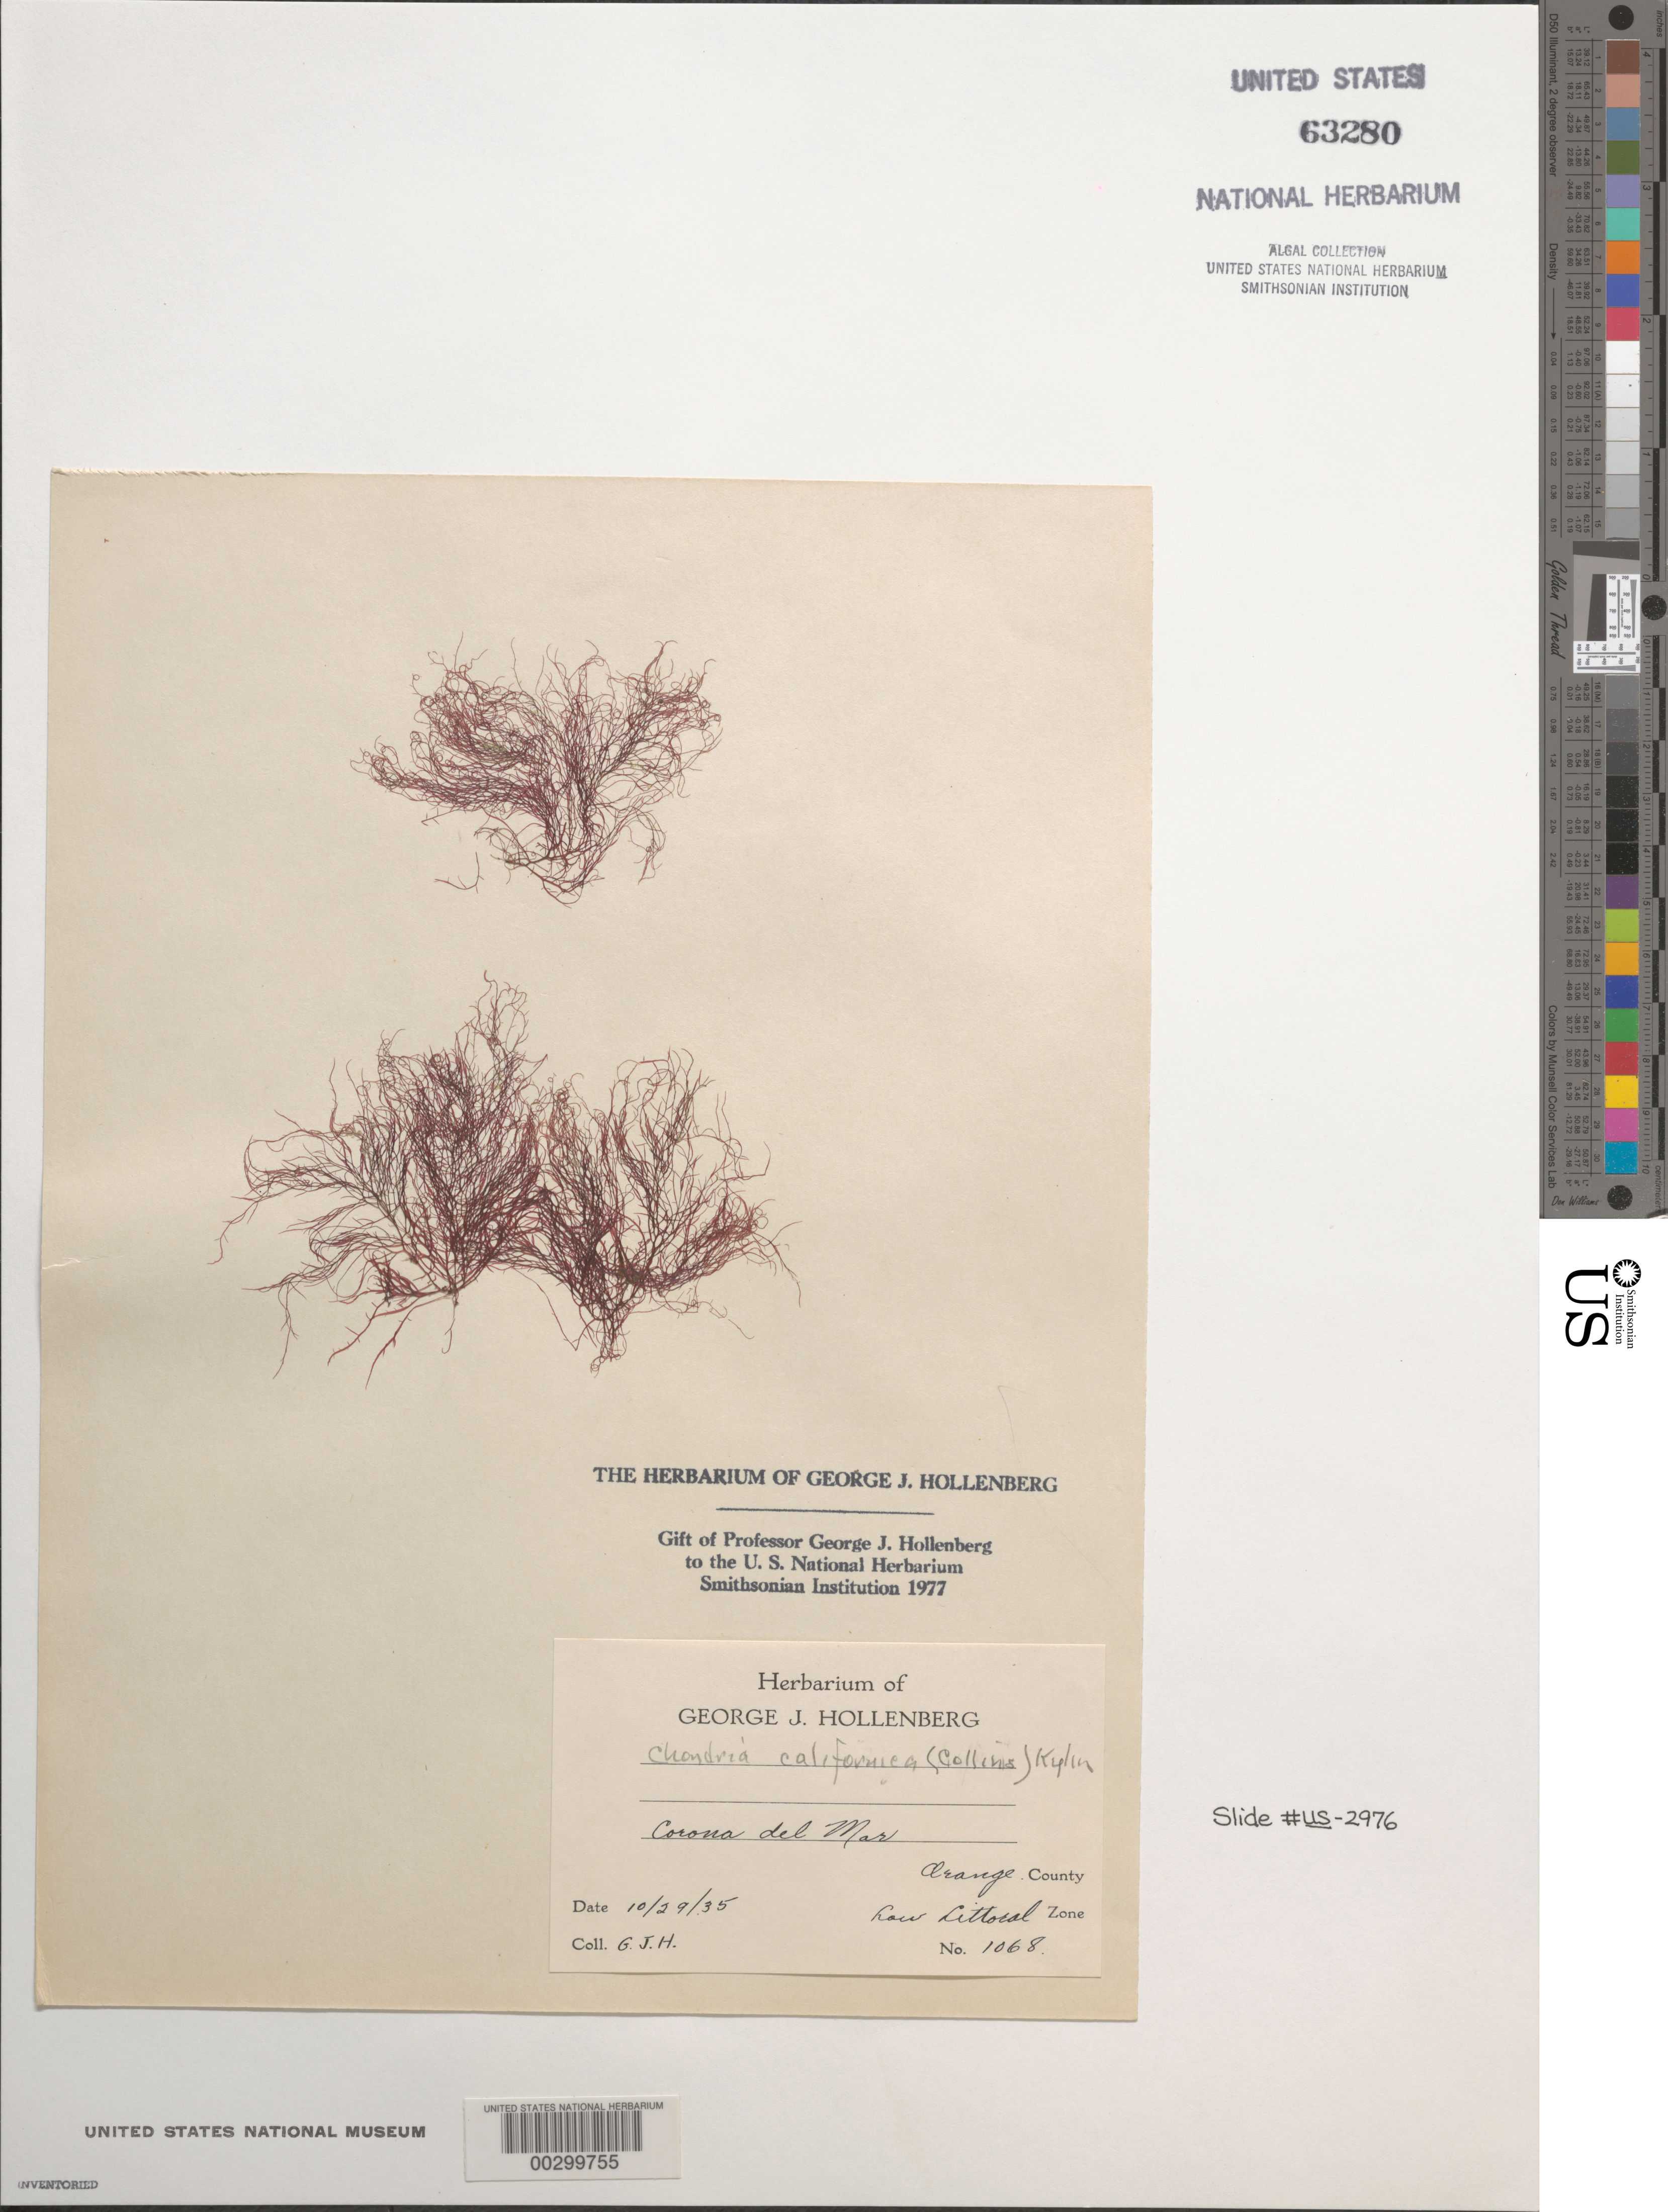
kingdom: Plantae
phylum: Rhodophyta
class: Florideophyceae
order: Ceramiales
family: Rhodomelaceae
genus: Chondria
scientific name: Chondria acrorhizophora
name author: Setch. & N.L. Gardner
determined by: Algae name updating Project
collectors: G. Hollenberg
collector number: GJH 1068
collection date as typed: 29 Oct 1935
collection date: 1935-10-29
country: United States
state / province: California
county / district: Orange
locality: Corona del Mar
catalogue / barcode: US 63280